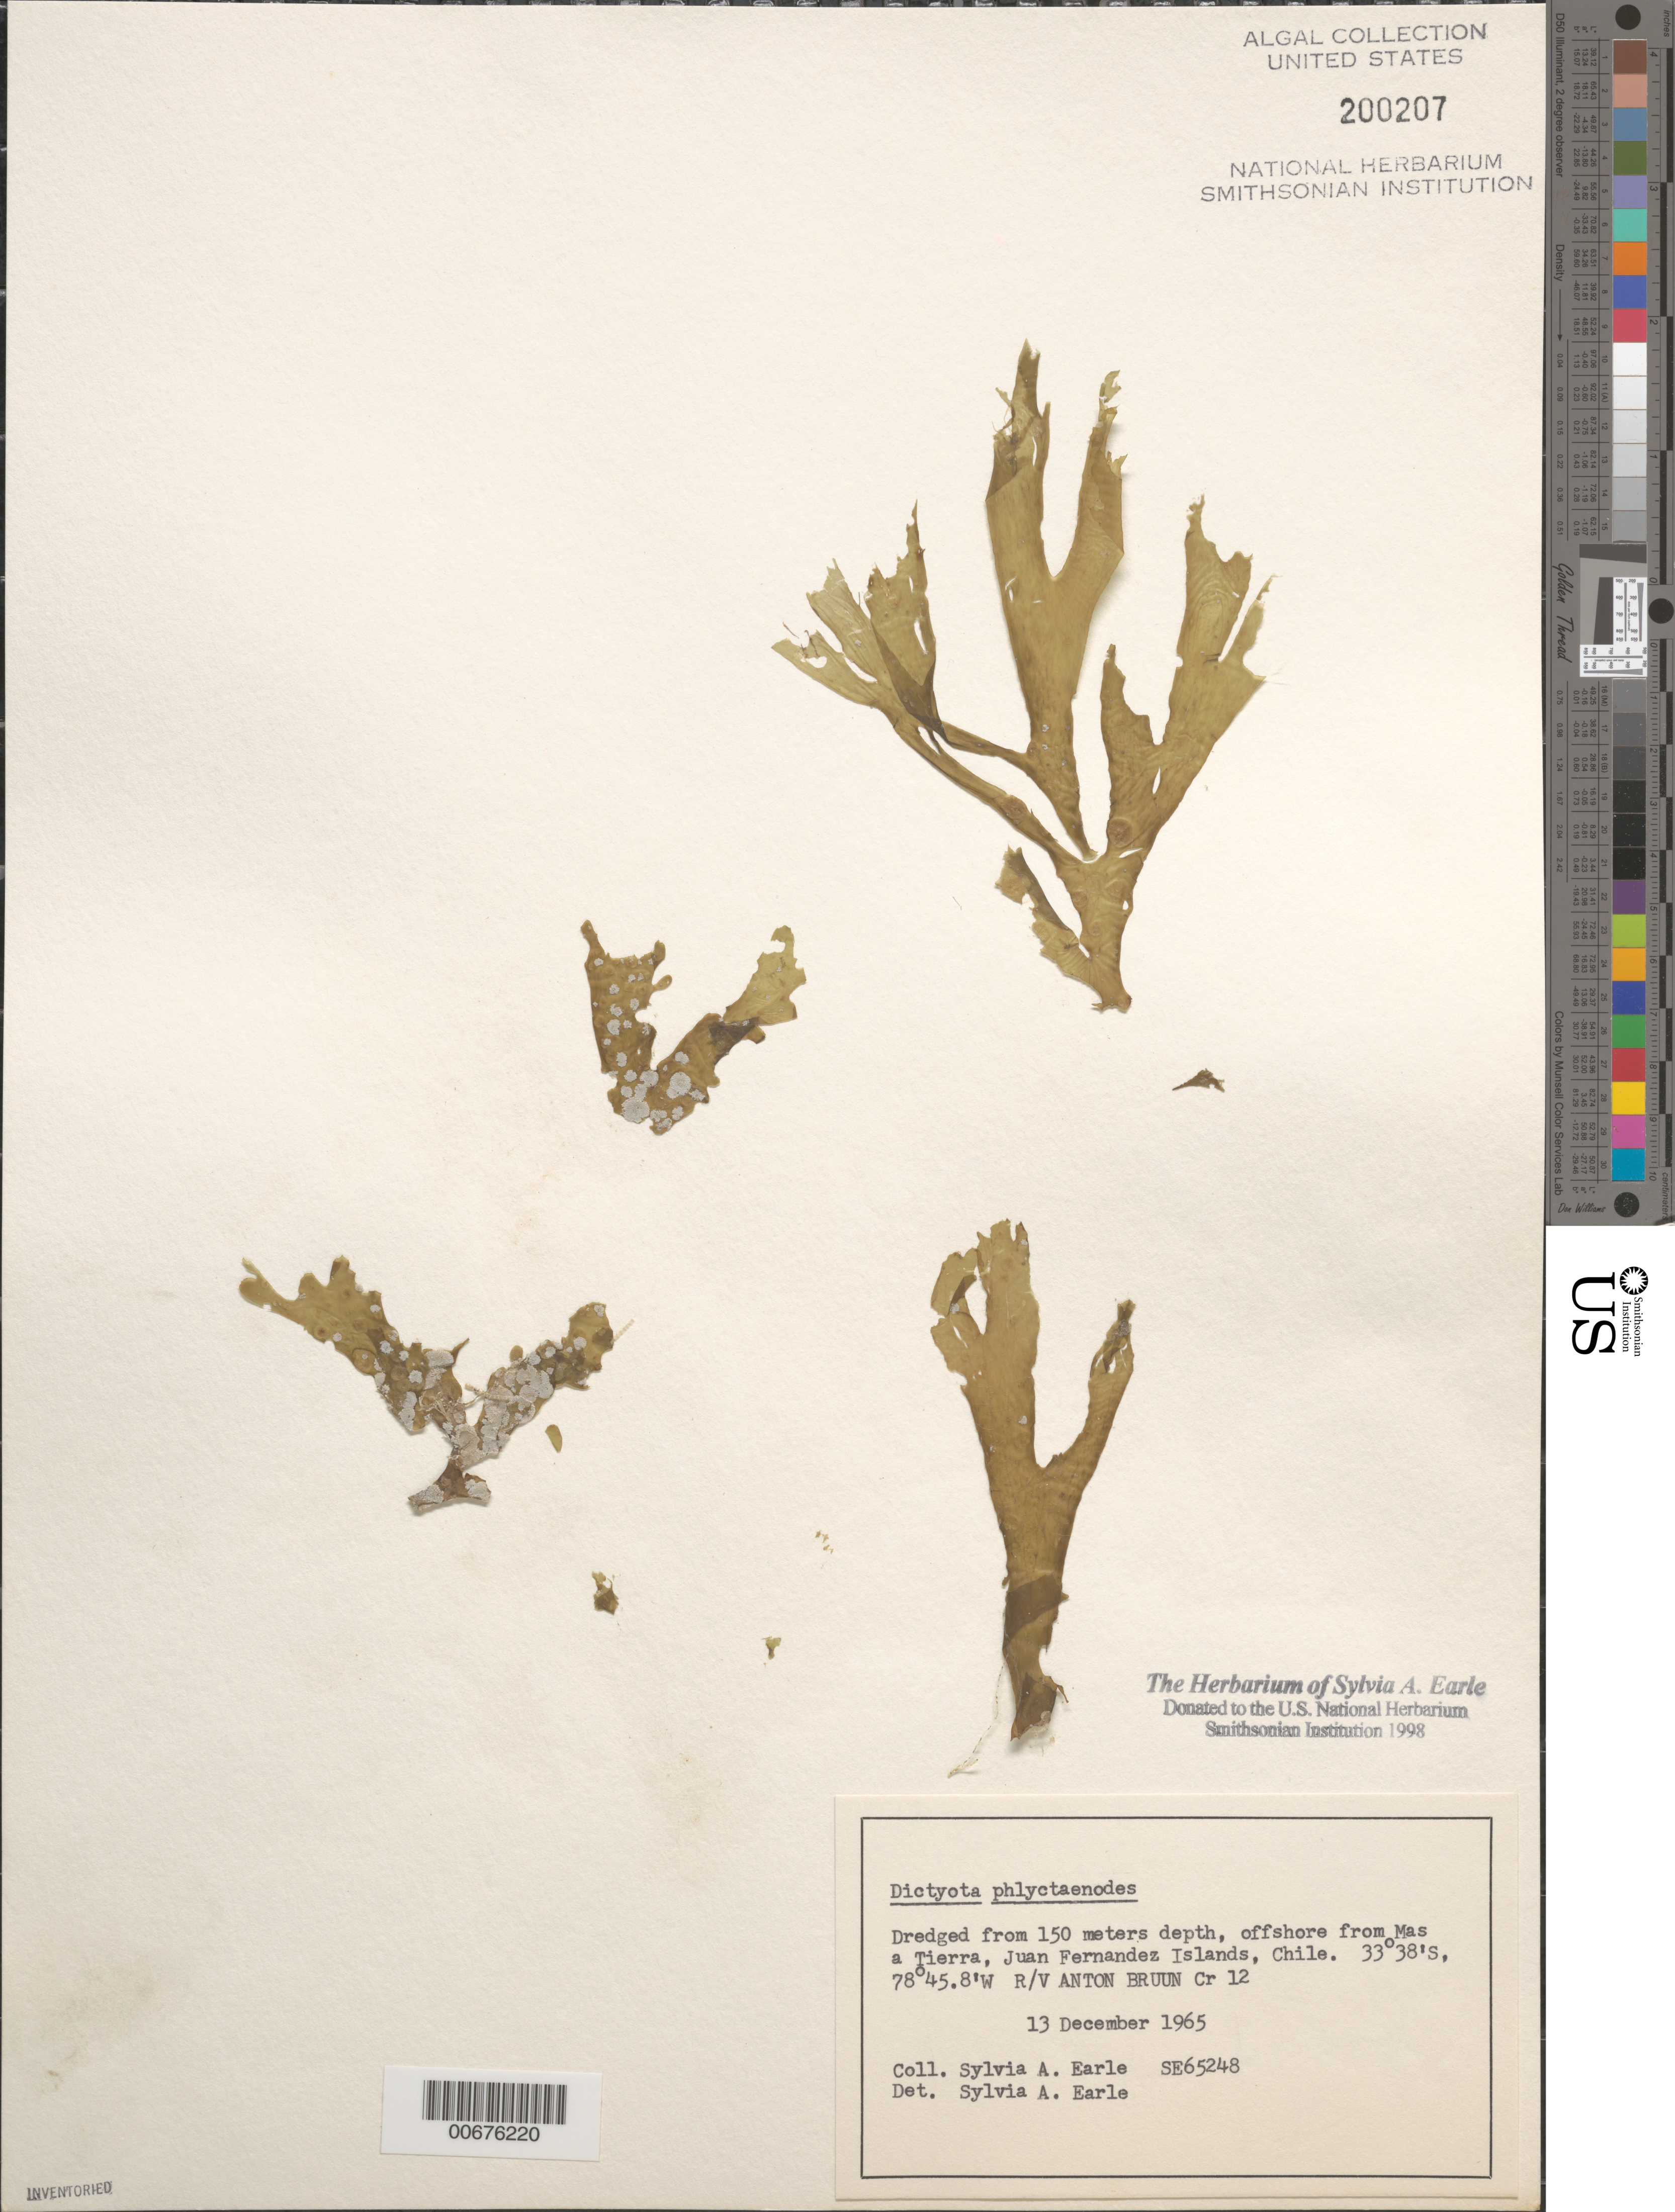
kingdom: Chromista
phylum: Ochrophyta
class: Phaeophyceae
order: Dictyotales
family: Dictyotaceae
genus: Dictyota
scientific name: Dictyota phlyctaenodes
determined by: Earle, S. A.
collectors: S. A. Earle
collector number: SE 65248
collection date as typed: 13 Dec 1965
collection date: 1965-12-13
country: Chile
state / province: Valparaíso (V)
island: Isla Más a Tierra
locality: Off Más a Tierra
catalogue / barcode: US 200207